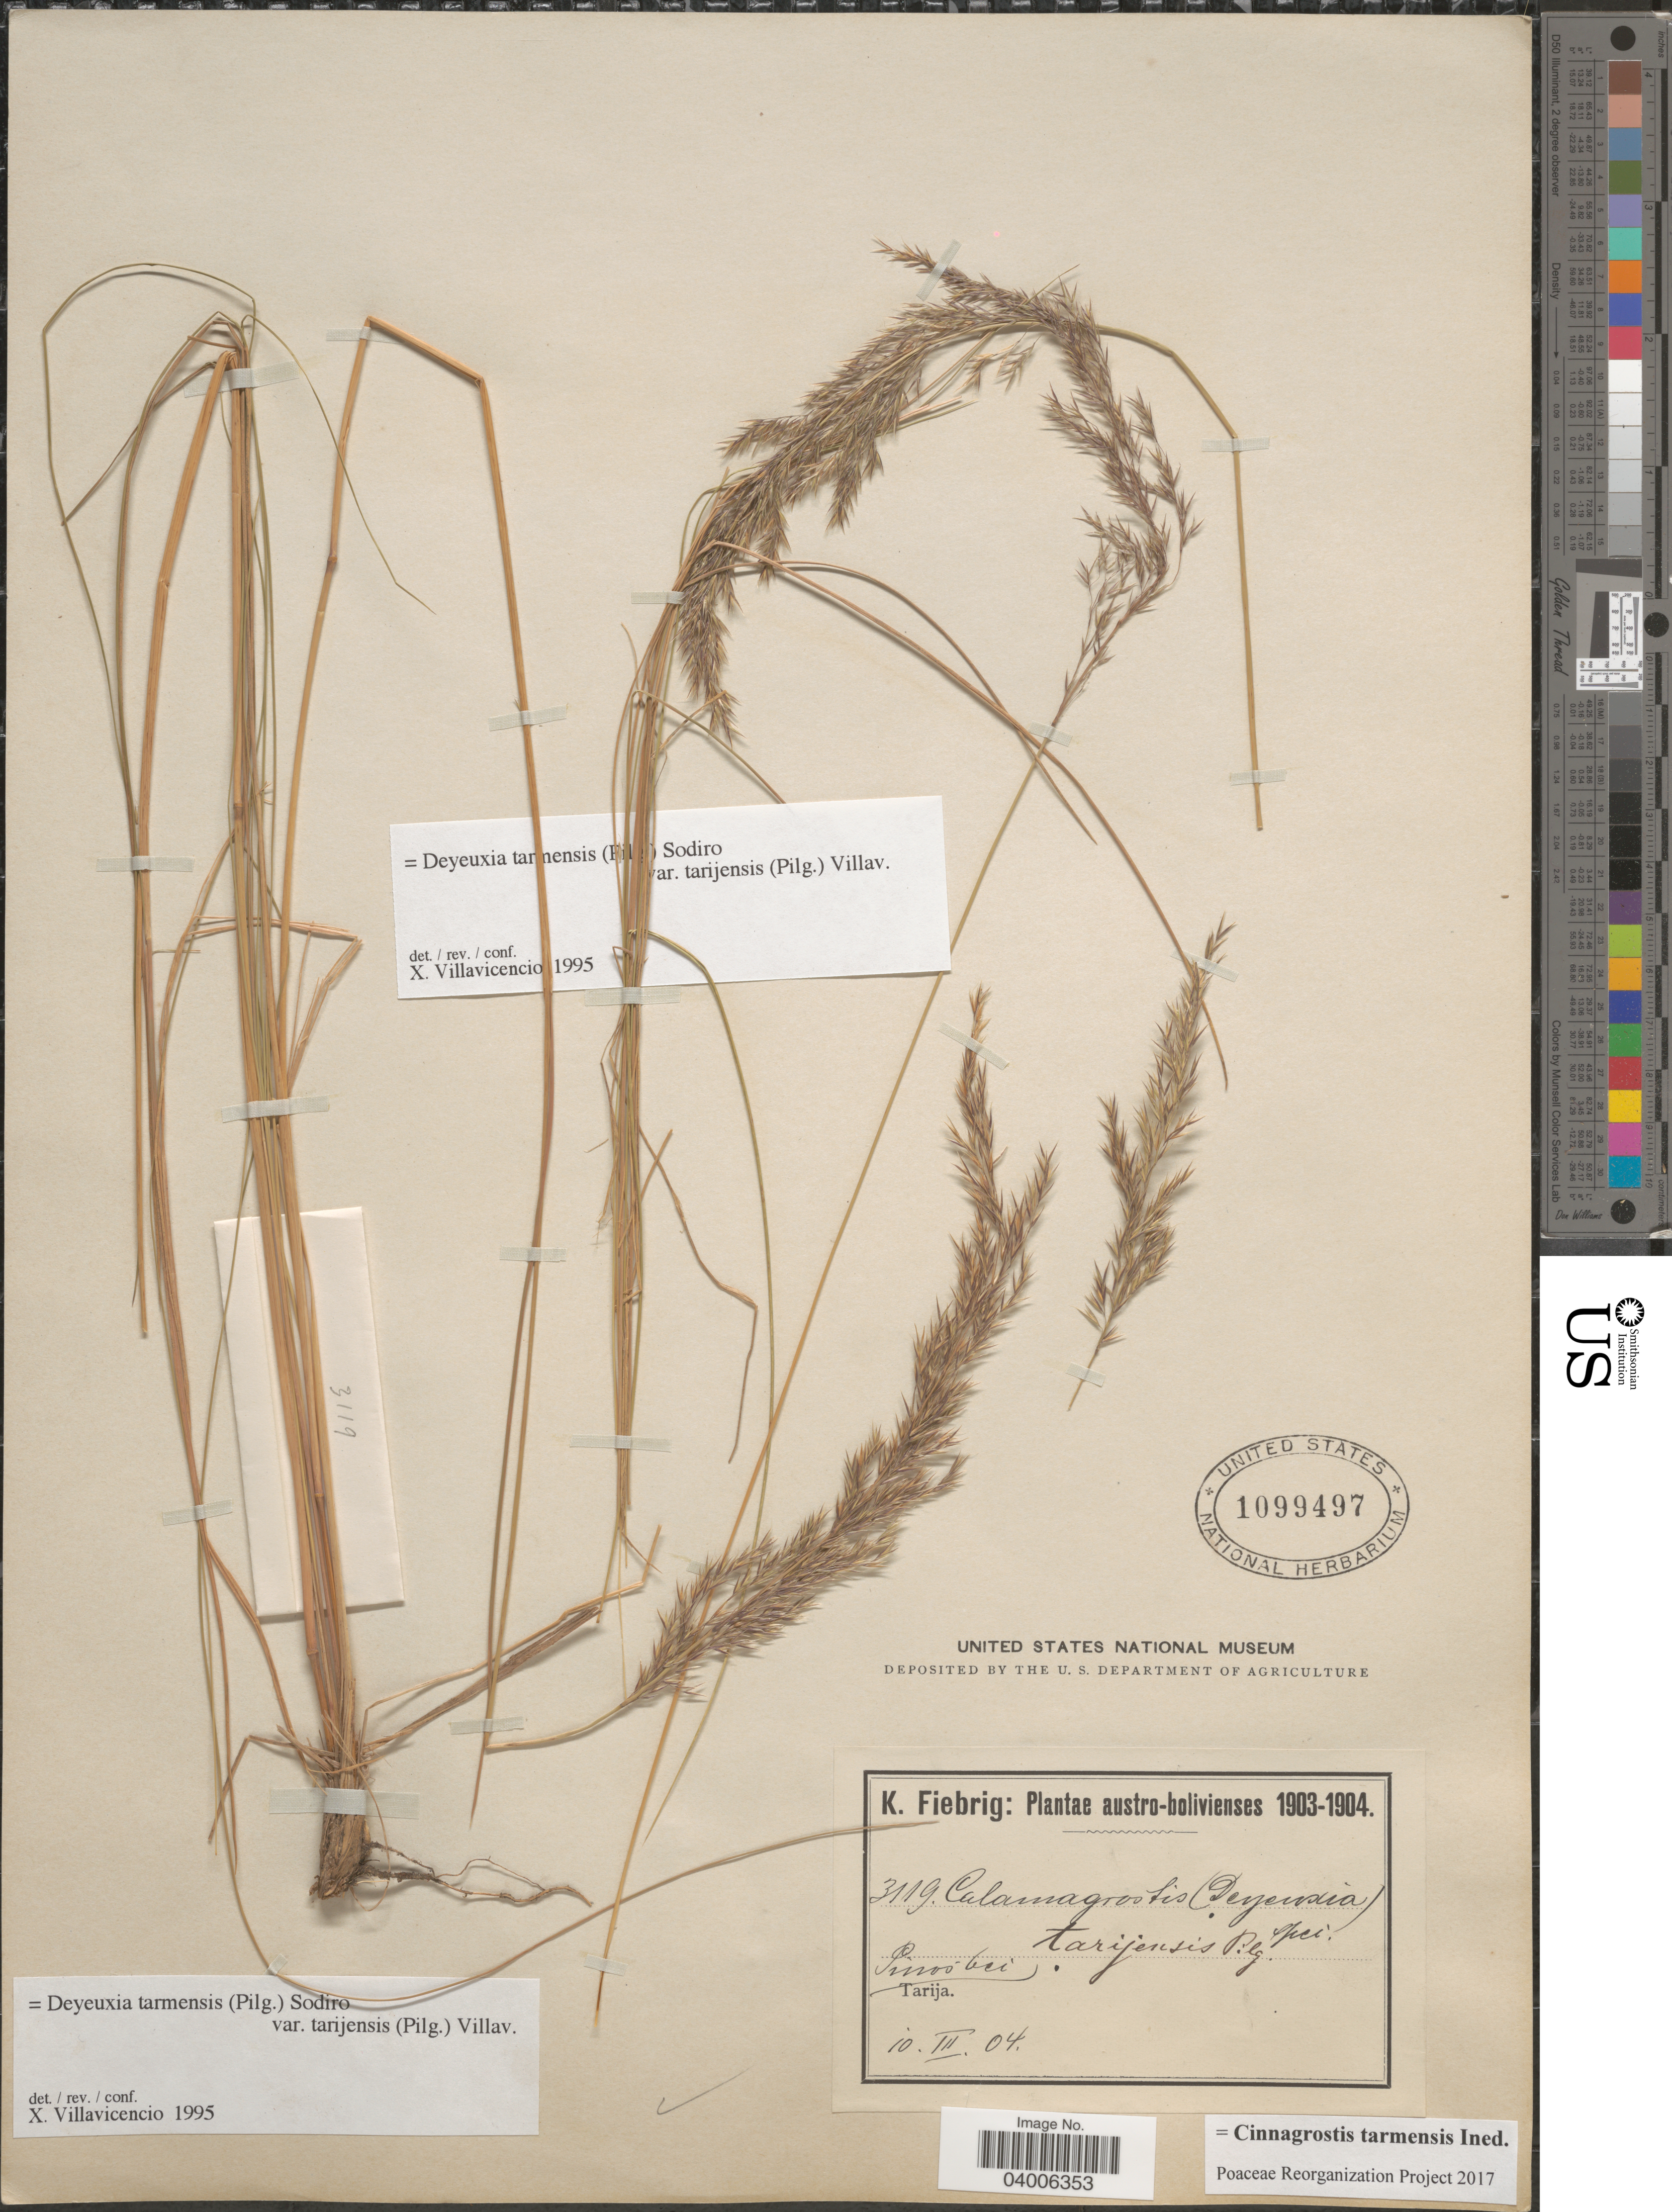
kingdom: Plantae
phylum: Tracheophyta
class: Liliopsida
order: Poales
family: Poaceae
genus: Cinnagrostis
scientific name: Cinnagrostis tarmensis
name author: (Pilg.) P.M. Peterson et al.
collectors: K. Fiebrig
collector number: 3119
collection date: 1904-03-10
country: Bolivia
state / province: Tarija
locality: Austro-bolivienses. Pinoo-bei Tarija.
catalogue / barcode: US 1099497